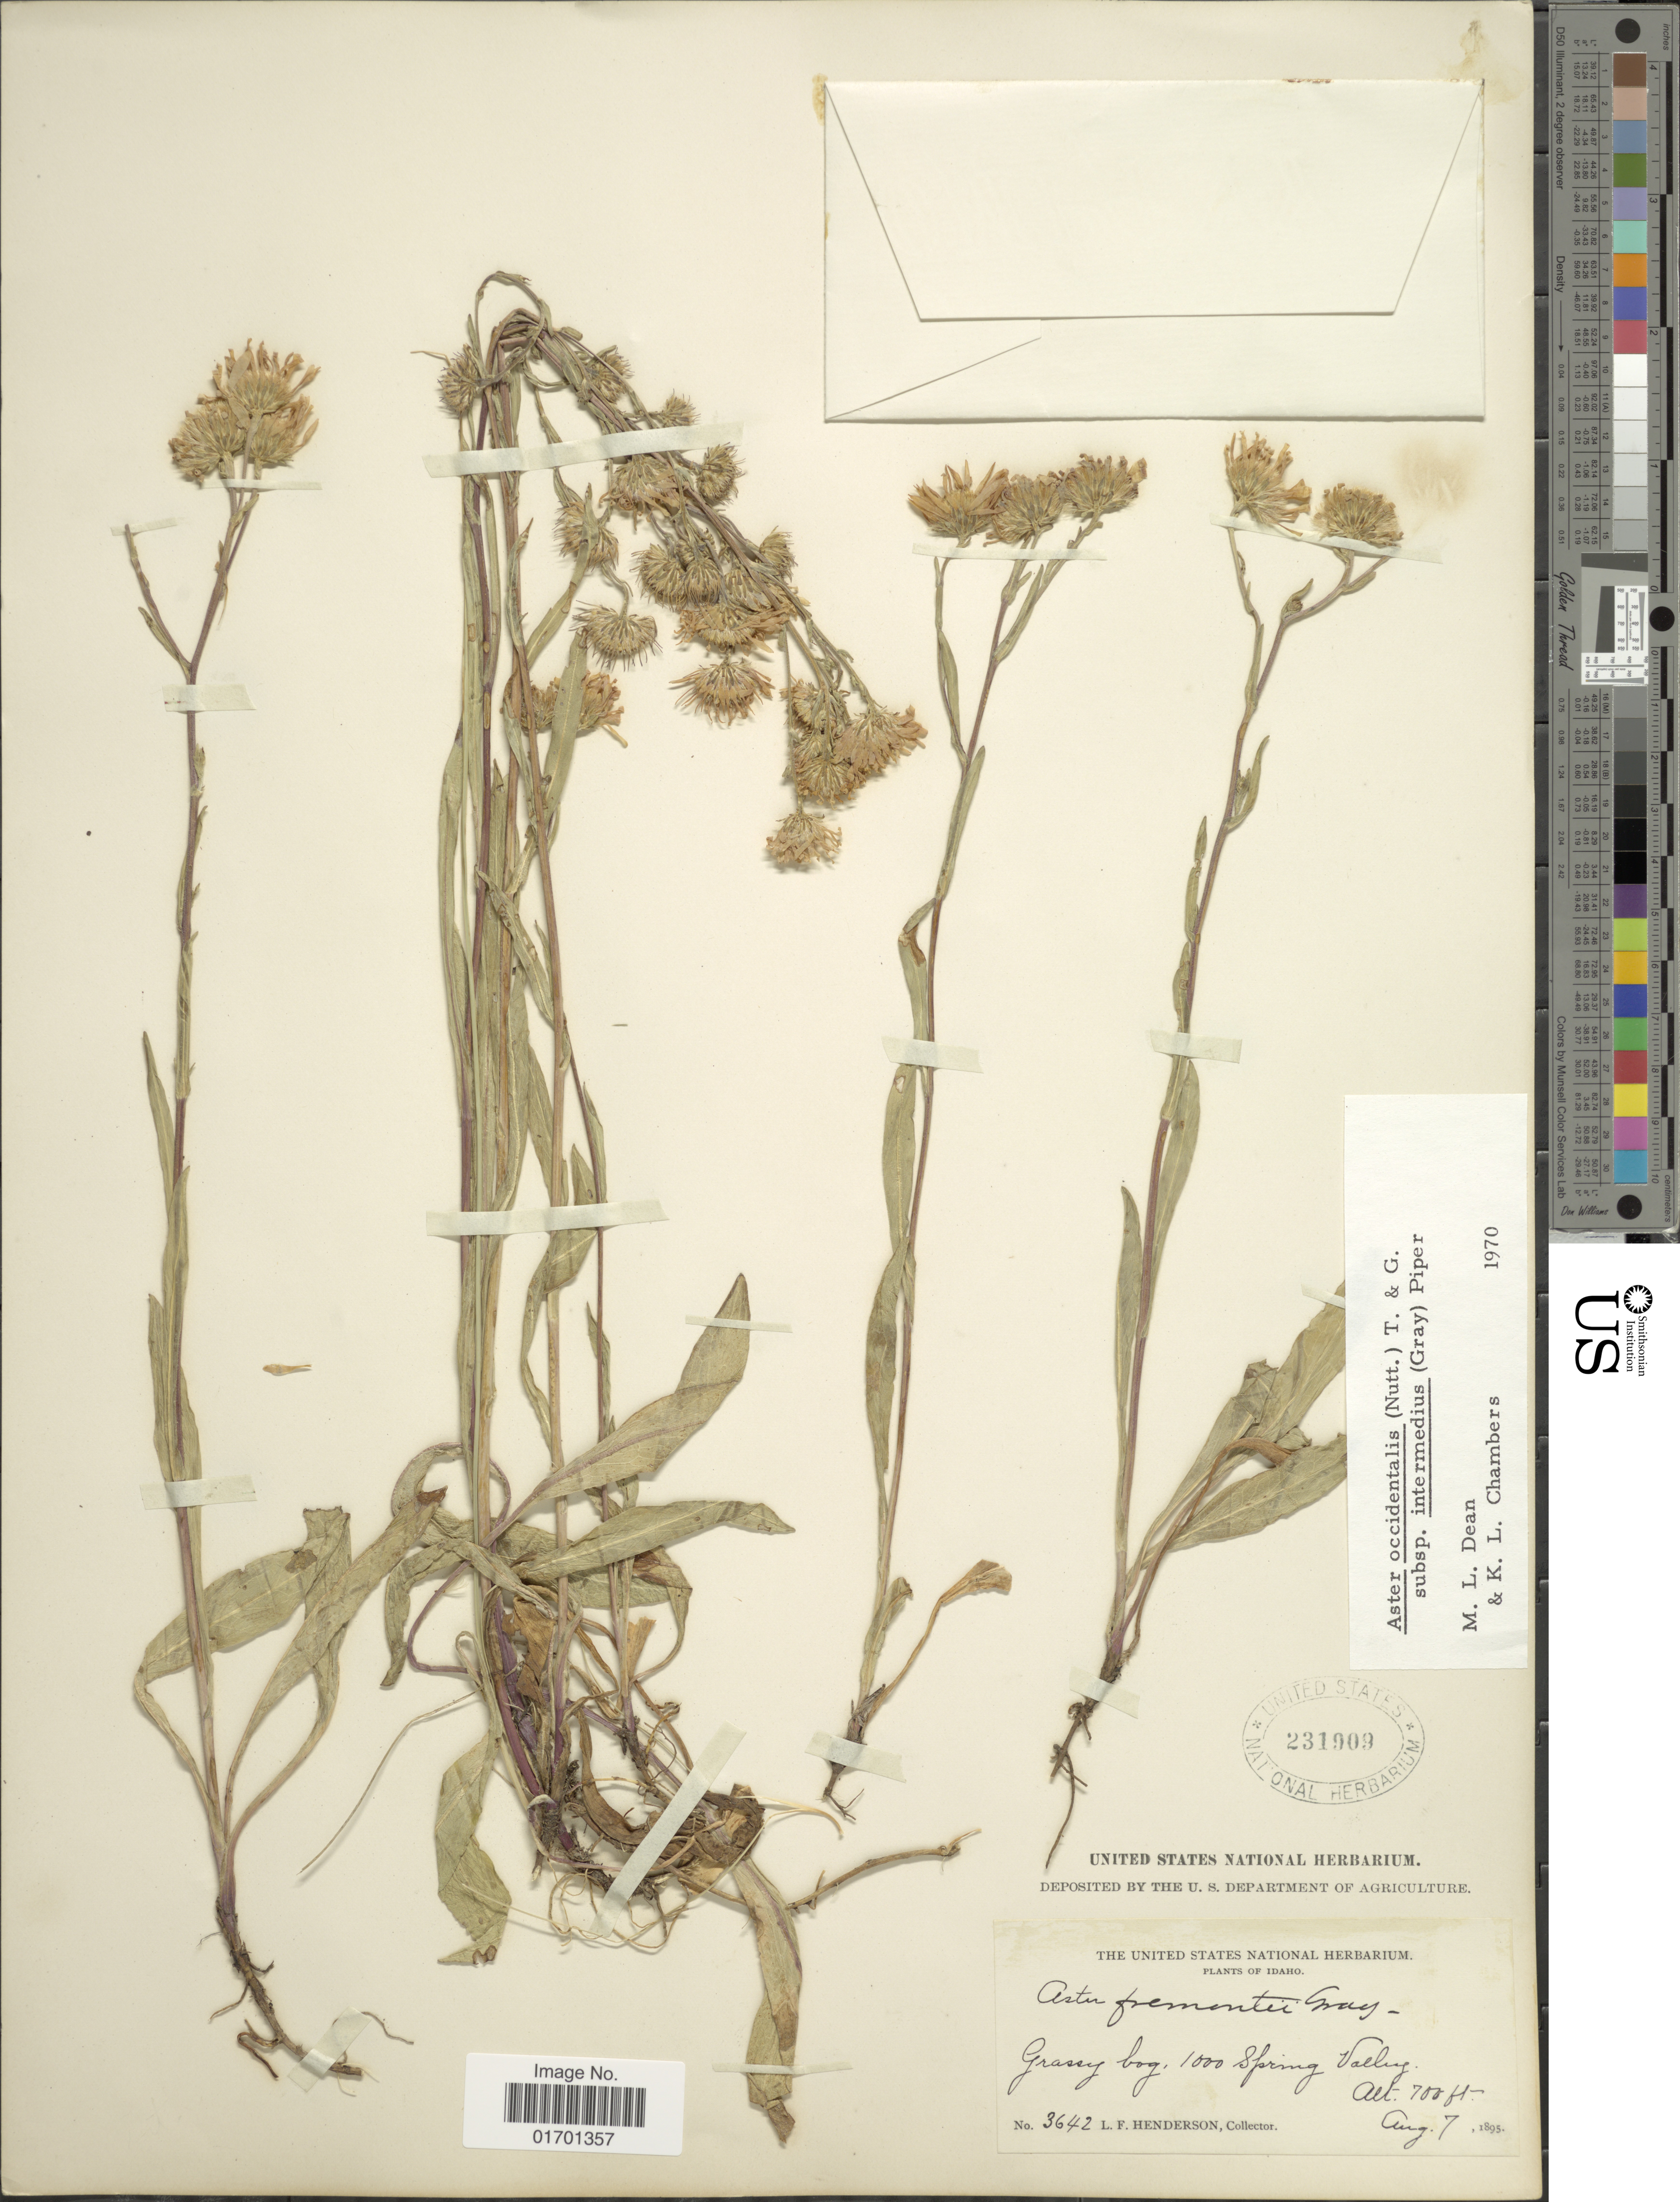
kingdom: Plantae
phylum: Tracheophyta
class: Magnoliopsida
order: Asterales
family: Asteraceae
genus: Symphyotrichum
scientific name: Symphyotrichum spathulatum var. intermedium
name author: (A. Gray) G.L. Nesom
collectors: L. Henderson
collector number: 3642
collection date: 1895-08-07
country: United States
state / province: Idaho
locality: Grassy bog, 1000 Spring Valley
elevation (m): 213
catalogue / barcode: US 231909